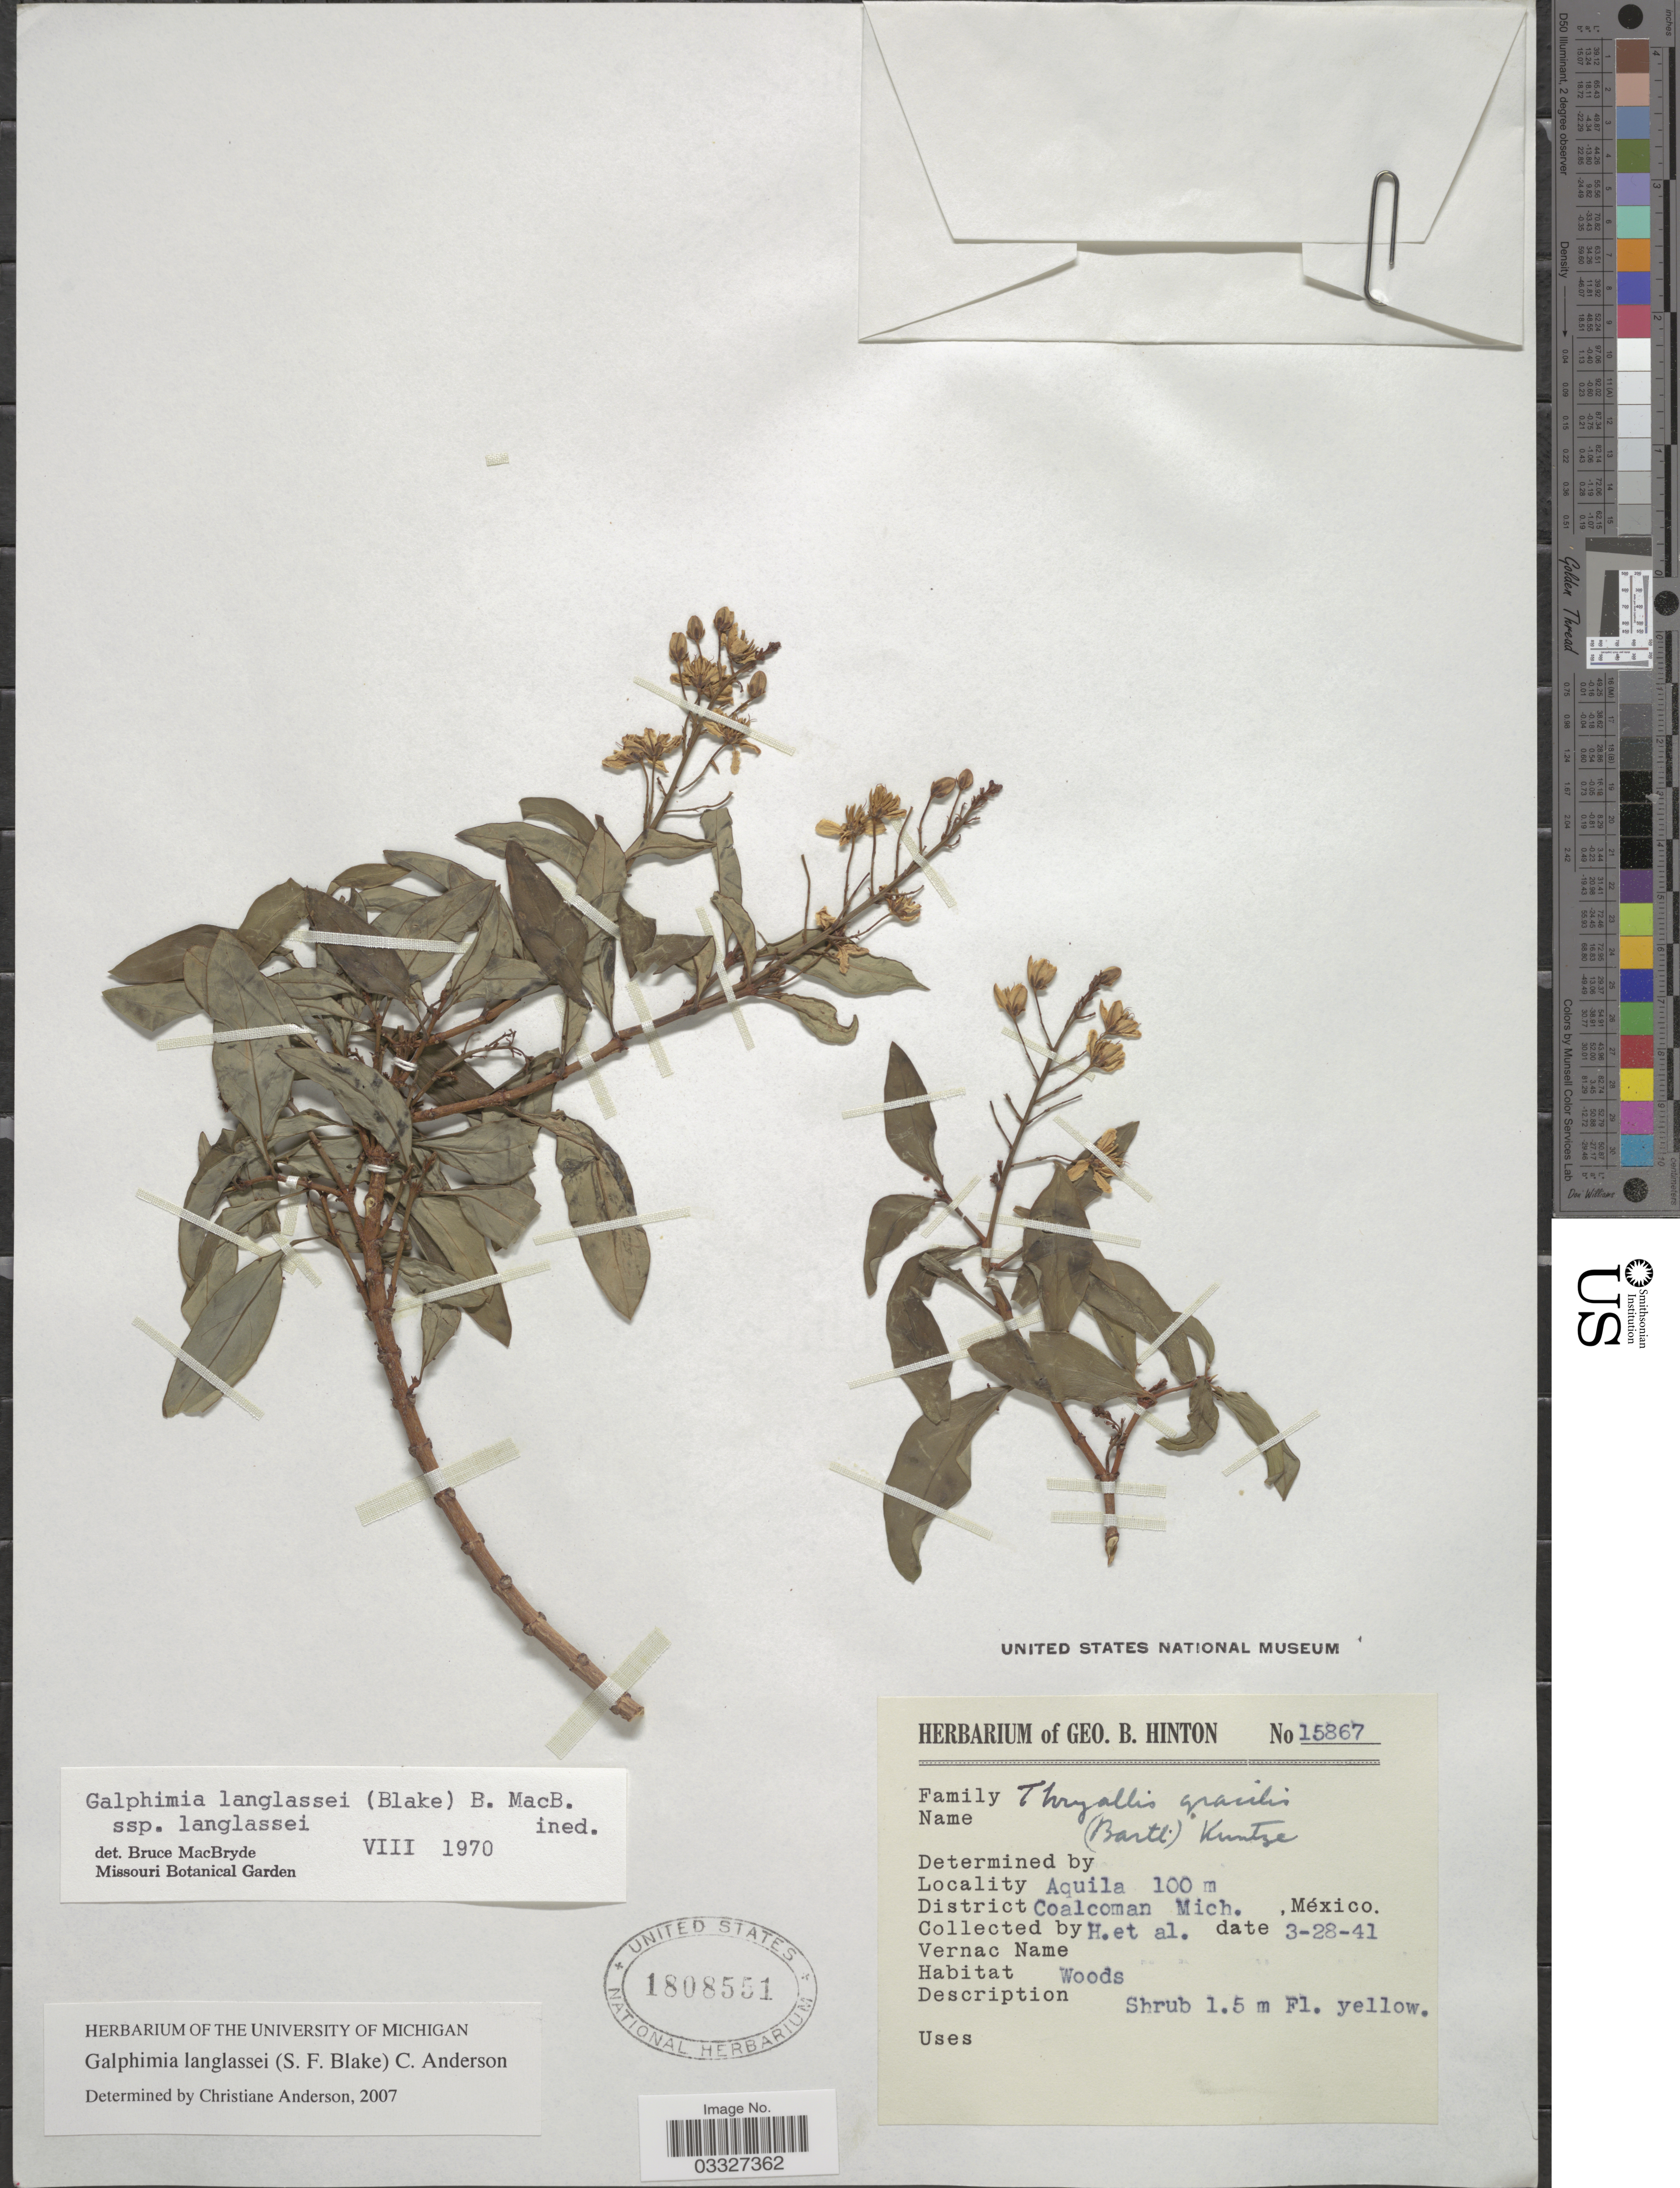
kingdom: Plantae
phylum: Tracheophyta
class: Magnoliopsida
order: Malpighiales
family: Malpighiaceae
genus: Galphimia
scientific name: Galphimia langlassei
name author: (S.F. Blake) C.E. Anderson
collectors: G. B. Hinton & et al.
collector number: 15867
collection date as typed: Transcribed d/m/y: 28/3/41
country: Mexico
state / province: Michoacán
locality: Aquila, District Coalcoman.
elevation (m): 100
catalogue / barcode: US 1808551